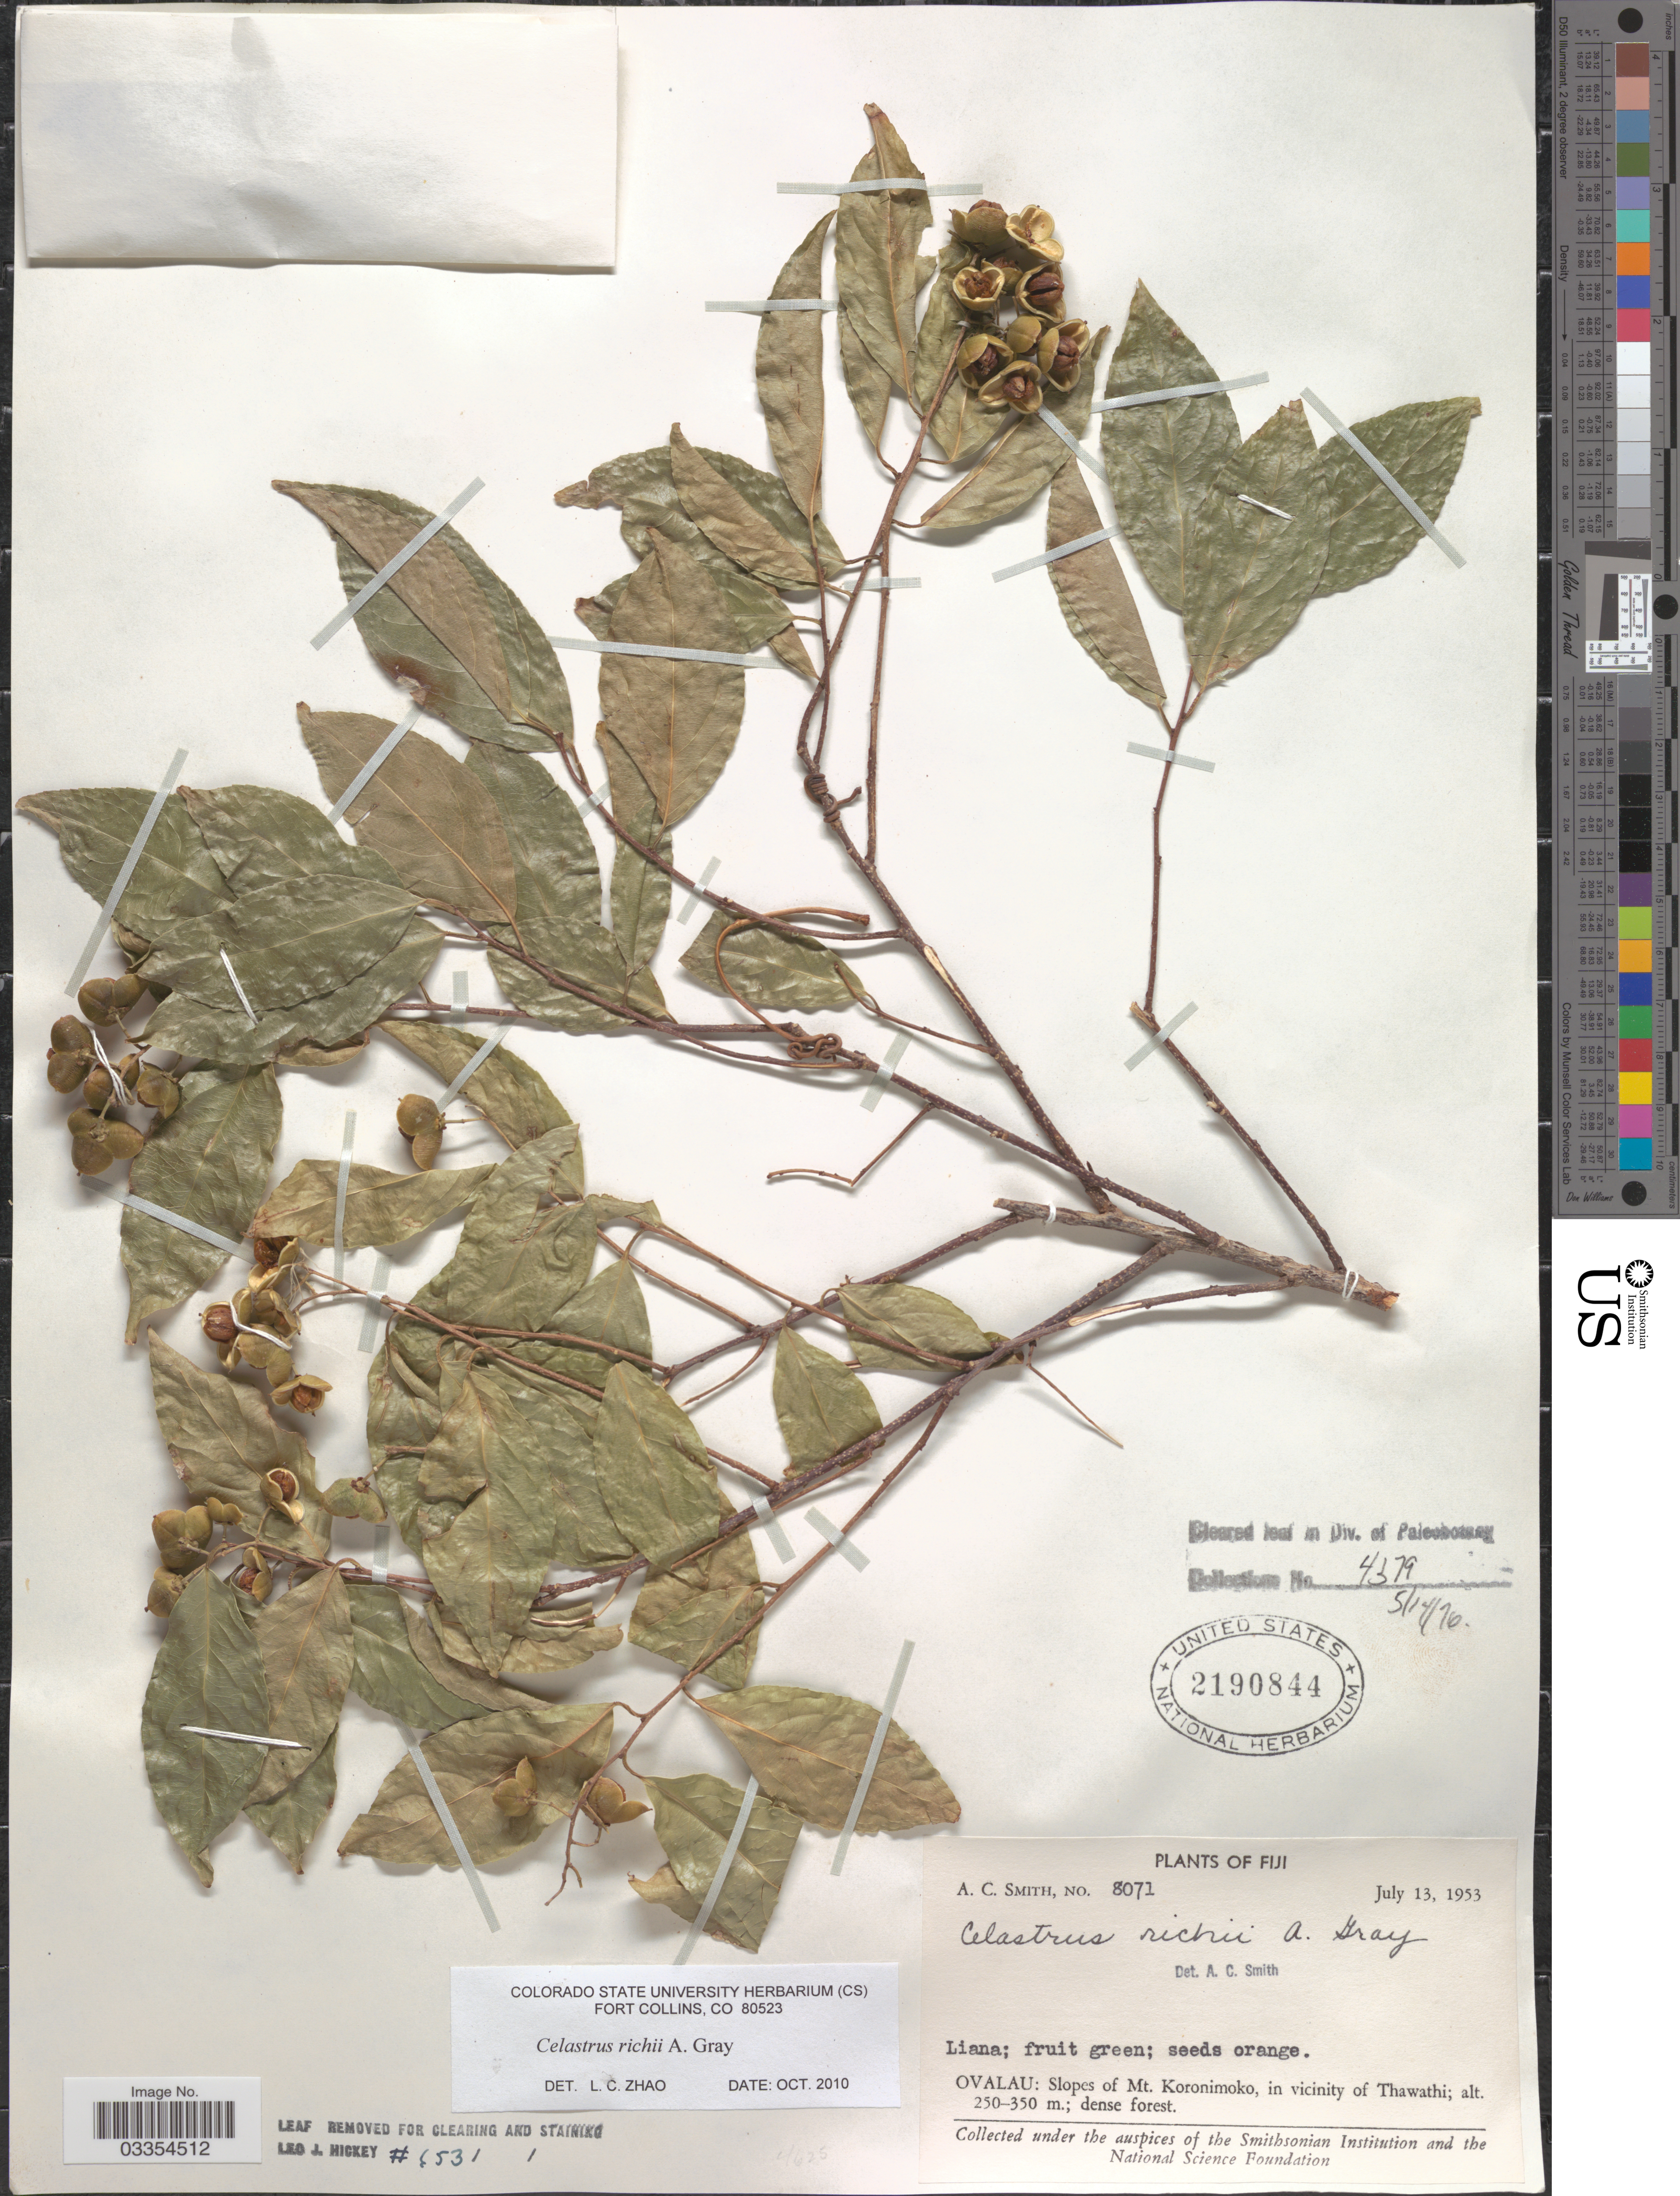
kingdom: Plantae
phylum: Tracheophyta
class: Magnoliopsida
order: Celastrales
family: Celastraceae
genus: Celastrus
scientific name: Celastrus richii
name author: A. Gray in Wilkes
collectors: A. C. Smith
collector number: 8071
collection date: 1953-07-13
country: Fiji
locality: Ovalau: Slopes of Mt. Koronimoko, in vicinity of Thawathi.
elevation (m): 250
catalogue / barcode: US 2190844